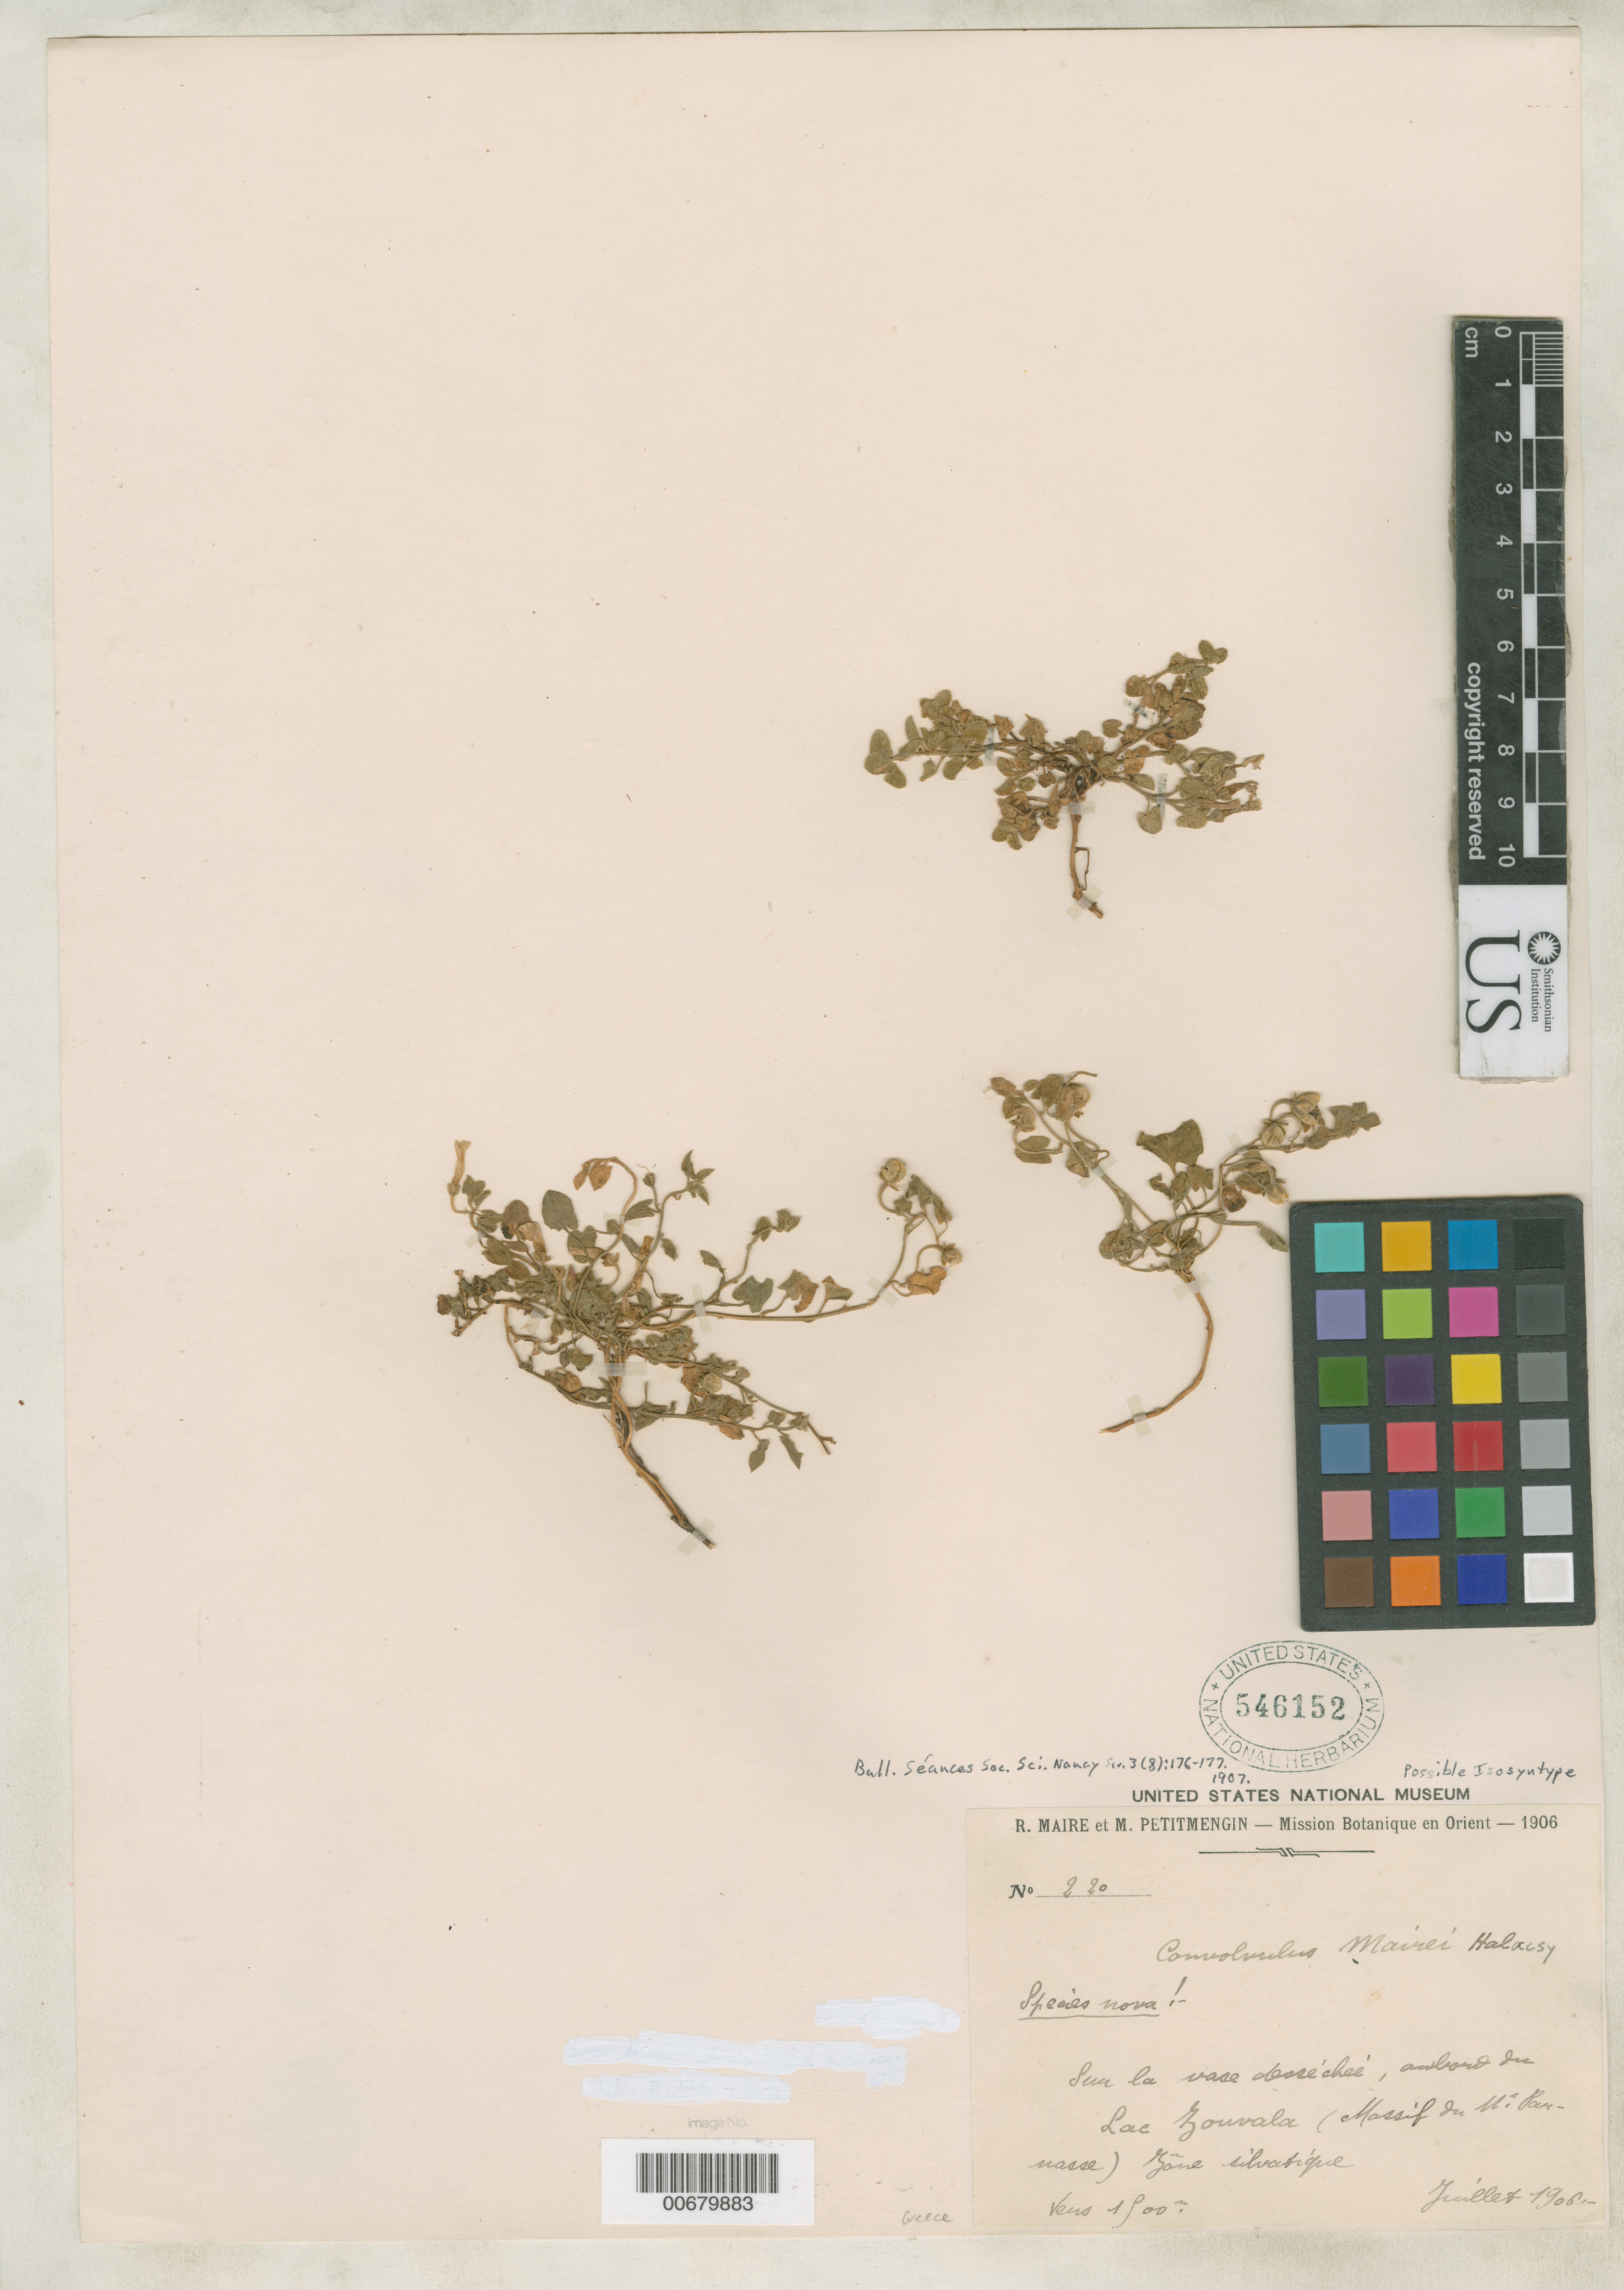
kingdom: Plantae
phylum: Tracheophyta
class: Magnoliopsida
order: Solanales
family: Convolvulaceae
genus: Convolvulus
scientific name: Convolvulus mairei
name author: Haláscy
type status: Possible Isosyntype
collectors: R. C. Maire & M. G. C. Petitmengin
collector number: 220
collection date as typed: Jul 1906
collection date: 1906-07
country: Greece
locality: Aubord du Lac Zouvala (Massif du Mt. Parnasse).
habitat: Zone sylvatique.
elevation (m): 1200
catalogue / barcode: US 546152